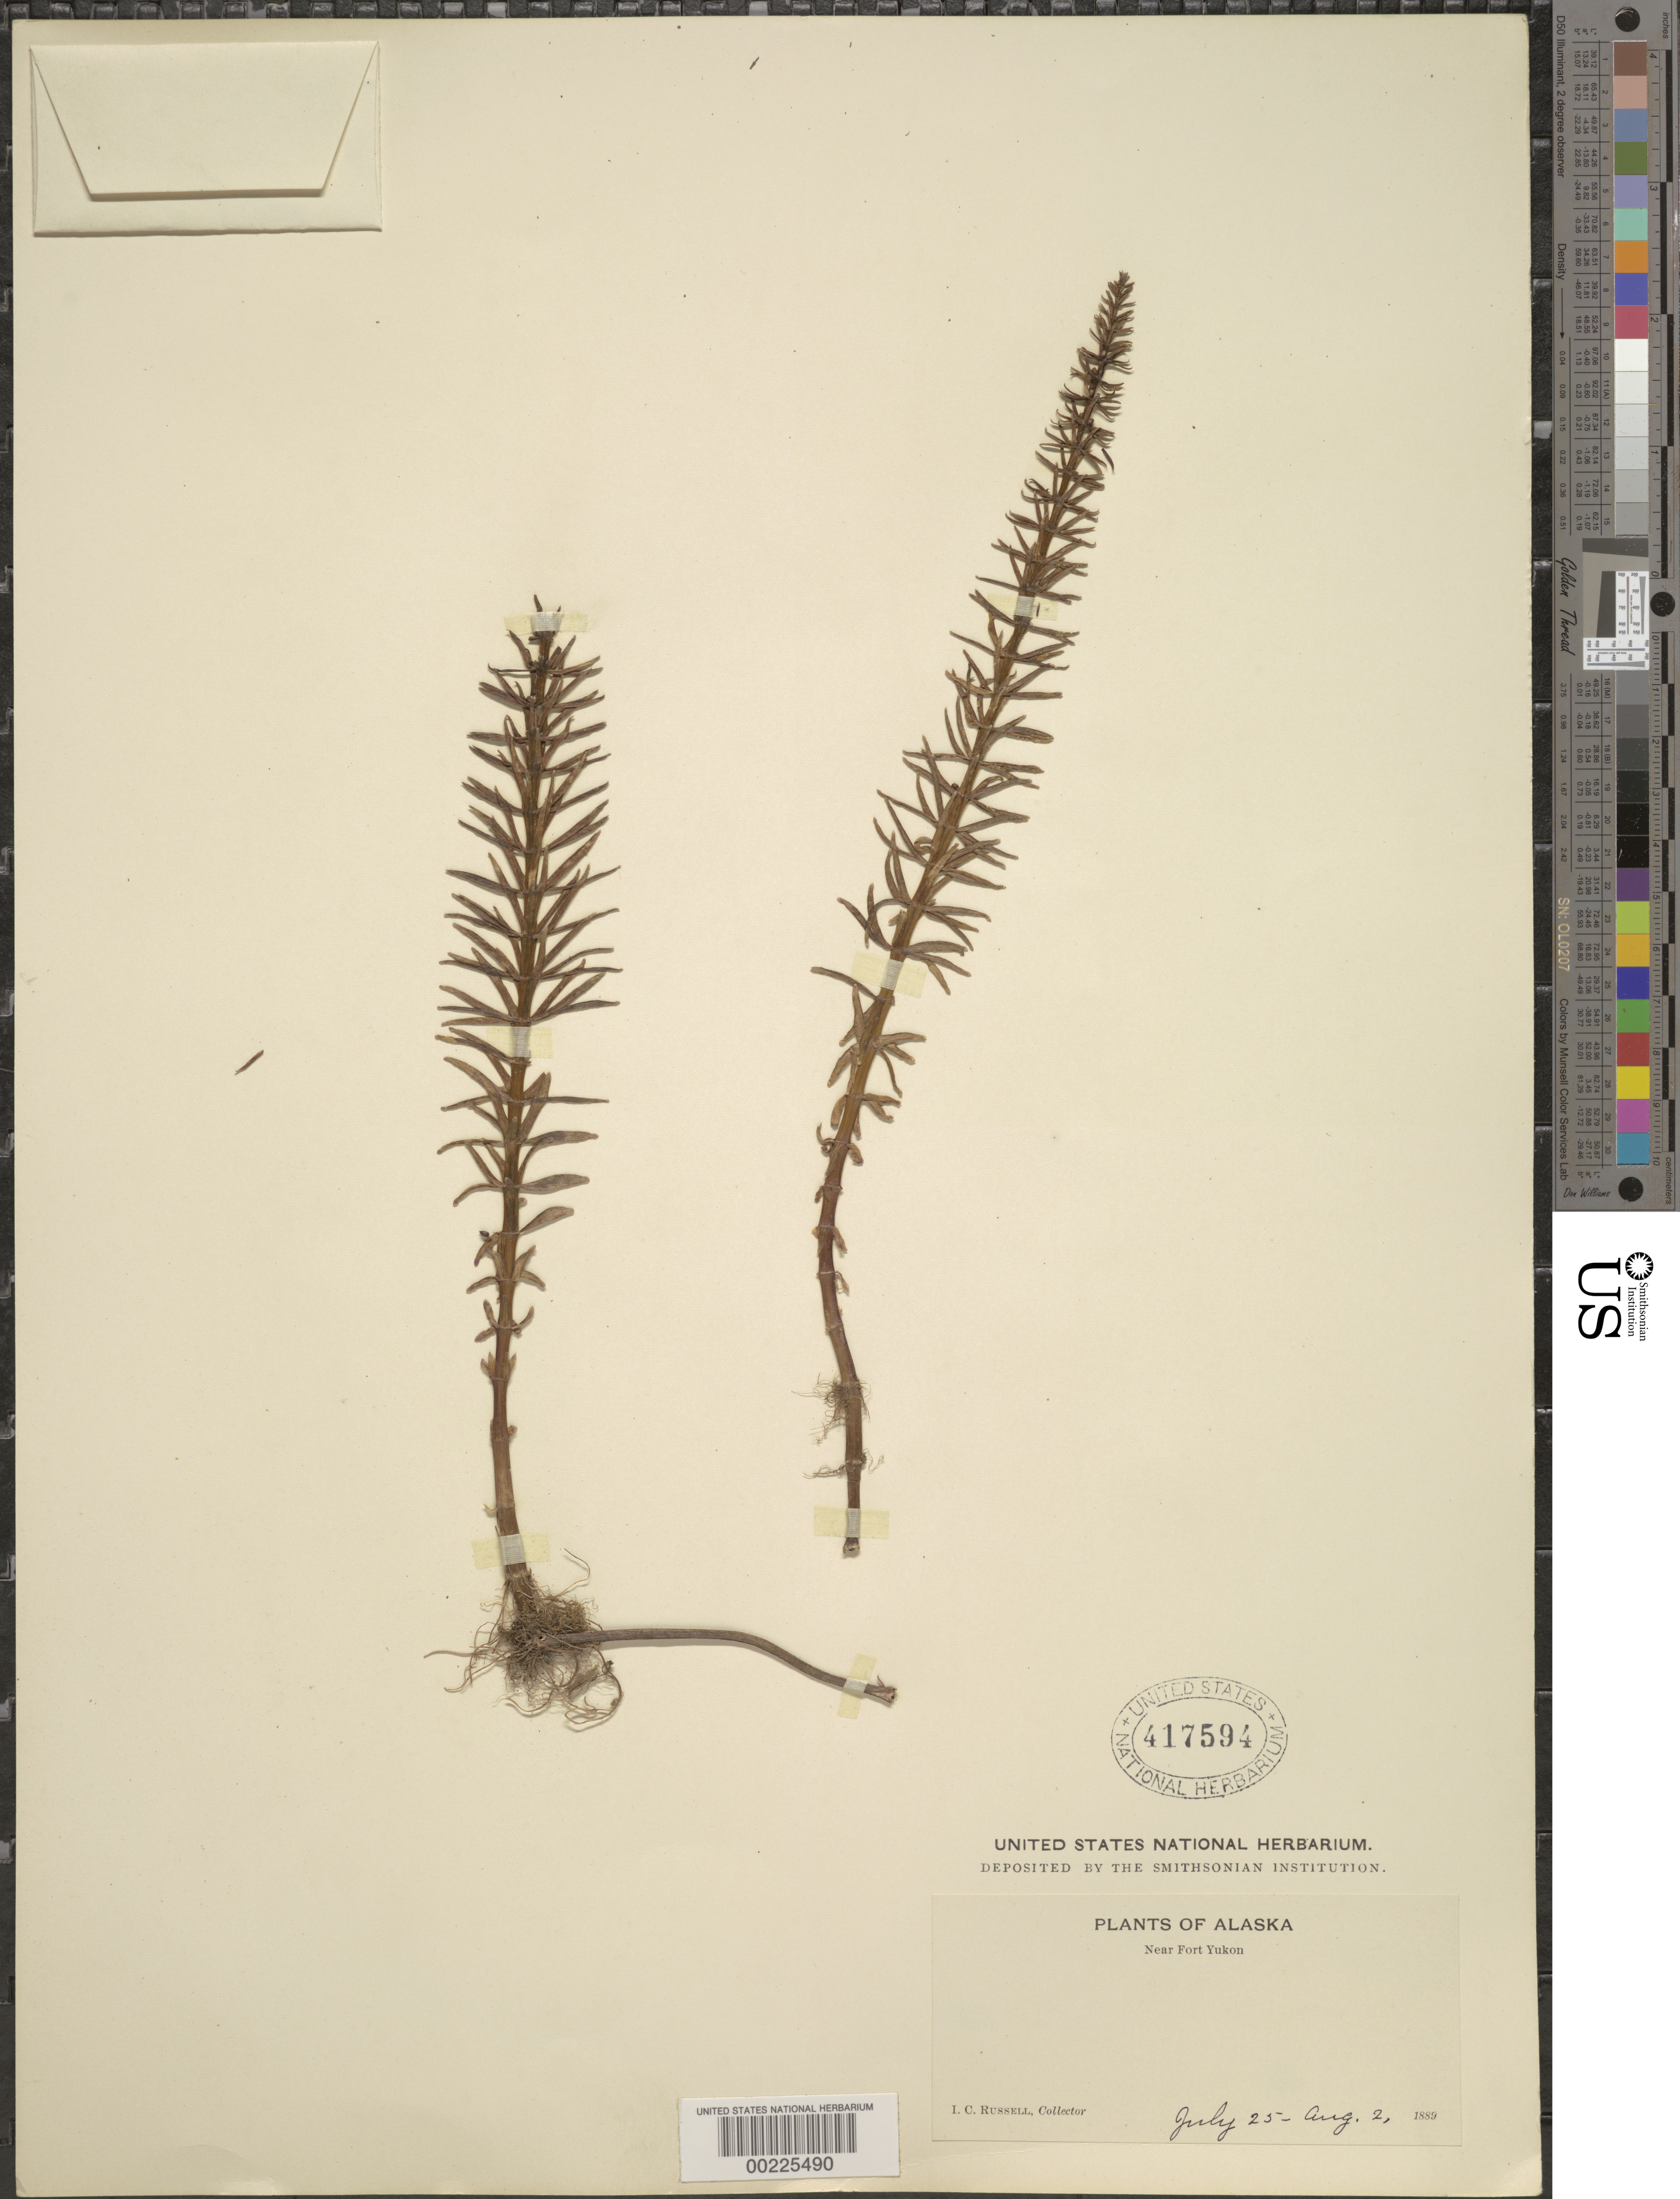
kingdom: Plantae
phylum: Tracheophyta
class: Magnoliopsida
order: Lamiales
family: Plantaginaceae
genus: Hippuris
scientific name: Hippuris vulgaris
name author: L.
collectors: I. C. Russell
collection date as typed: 25 Jul 1889 to 02 Aug 1889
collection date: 1889-07-25/1889-08-02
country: United States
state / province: Alaska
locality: Near fort yukon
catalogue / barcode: US 417594